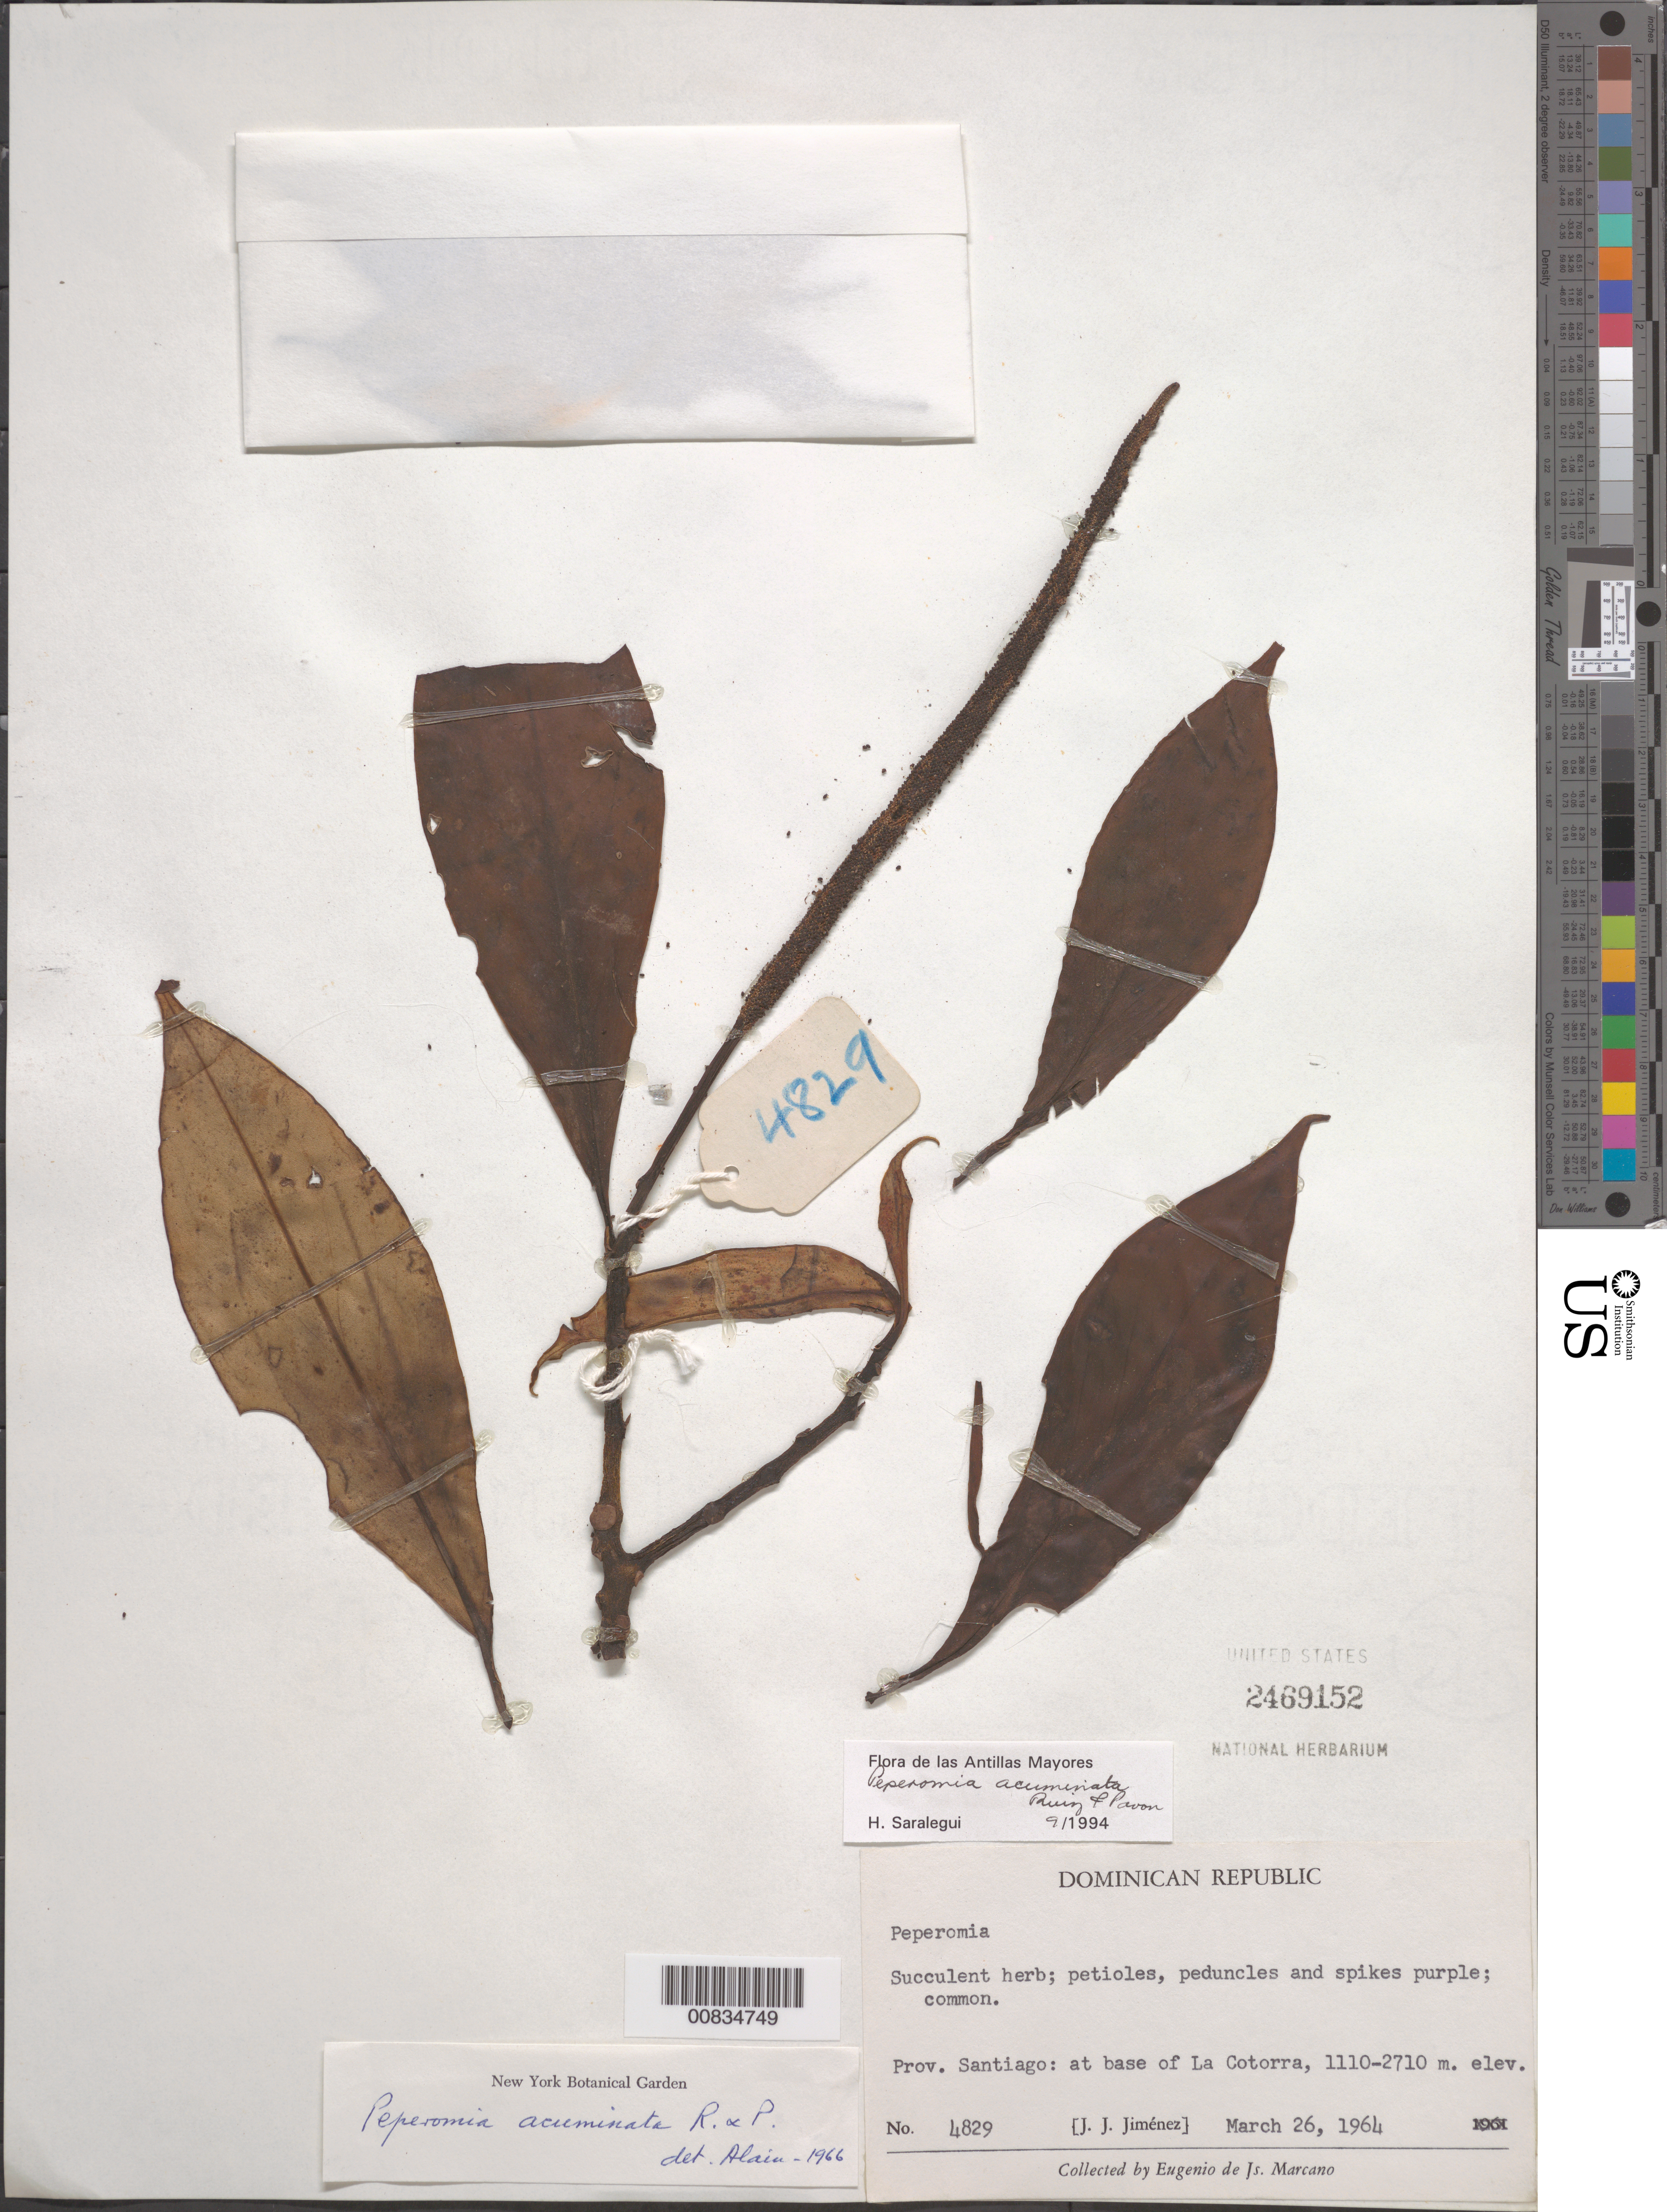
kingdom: Plantae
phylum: Tracheophyta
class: Magnoliopsida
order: Piperales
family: Piperaceae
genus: Peperomia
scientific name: Peperomia acuminata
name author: Ruiz & Pav.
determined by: Saralegui Boza, H., (HAJB), Jardin Botanico Nacional (Habana)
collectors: J. J. Jiménez & E. J. Marcano F.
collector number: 4829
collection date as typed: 26 Mar 1964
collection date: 1964-03-26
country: Dominican Republic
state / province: Santiago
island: Hispaniola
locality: Base of La Cotorra.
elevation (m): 1110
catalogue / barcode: US 2469152